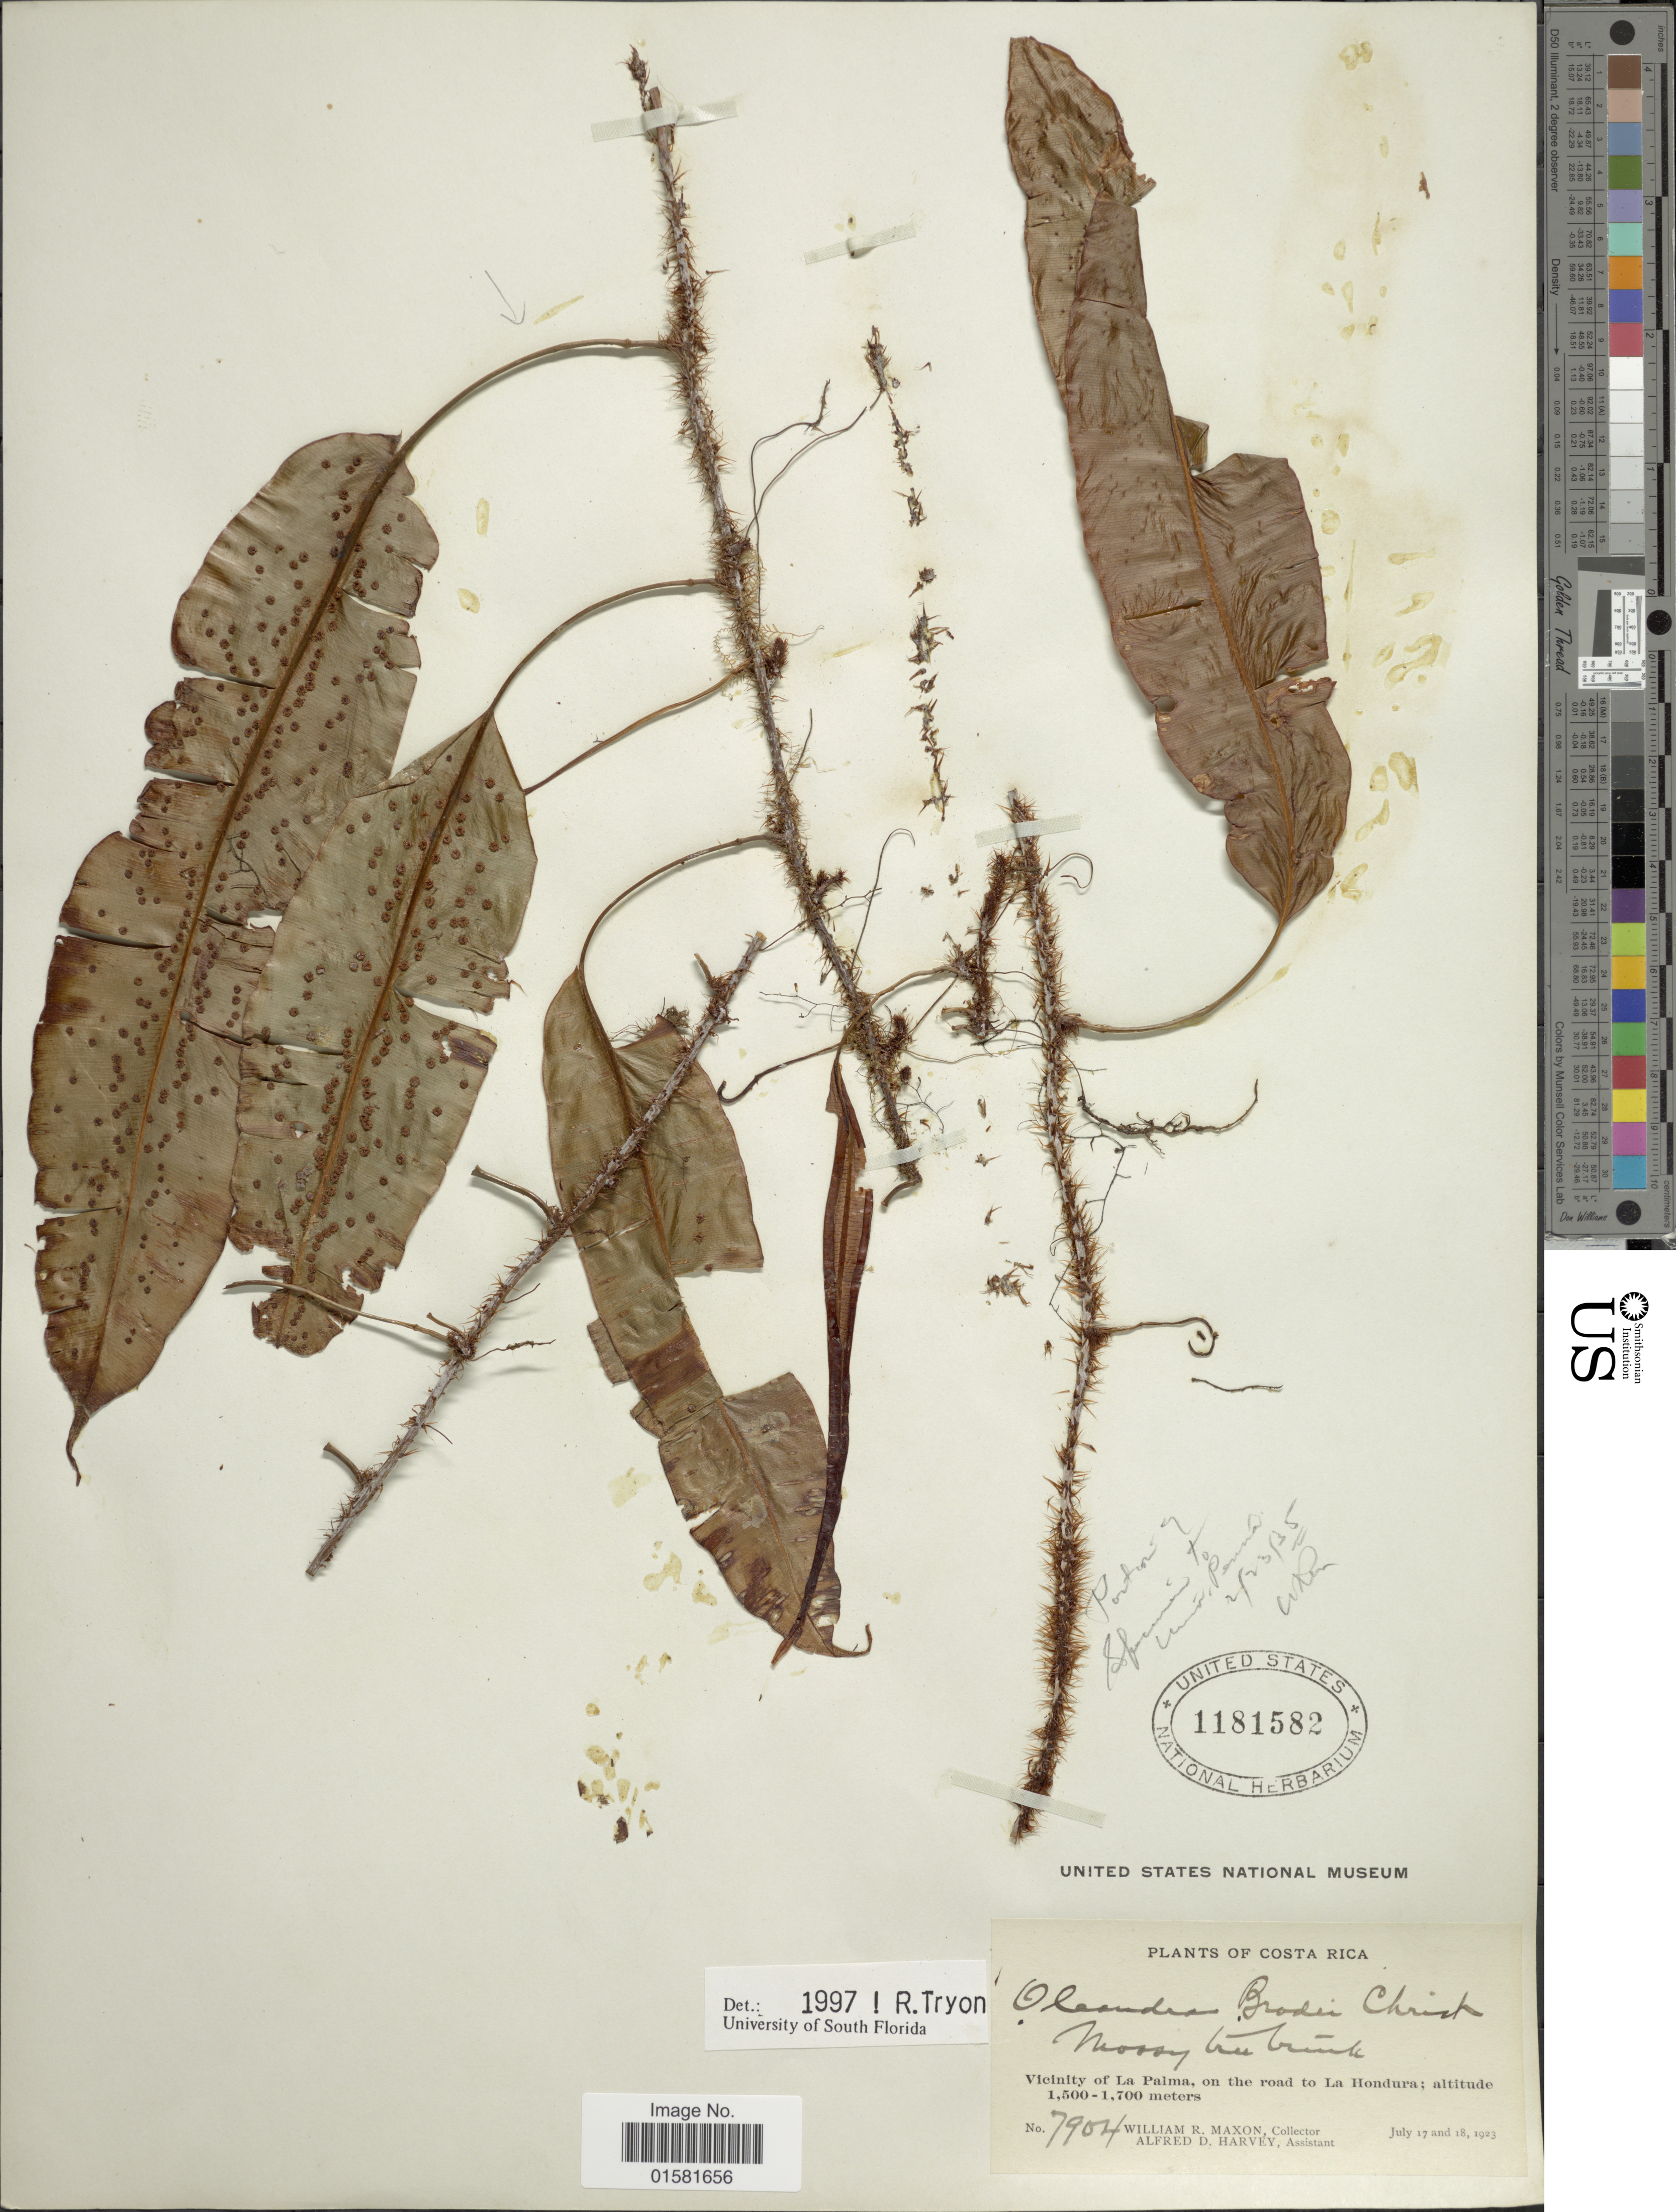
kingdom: Plantae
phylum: Tracheophyta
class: Polypodiopsida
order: Polypodiales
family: Oleandraceae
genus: Oleandra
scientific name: Oleandra bradei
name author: Christ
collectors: W. R. Maxon & A. D. Harvey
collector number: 7904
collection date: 1923-07-17/1923-07-18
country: Costa Rica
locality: Costa Rica, vicinity of La Palma, on the road to La Hondura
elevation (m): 1500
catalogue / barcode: US 1181582